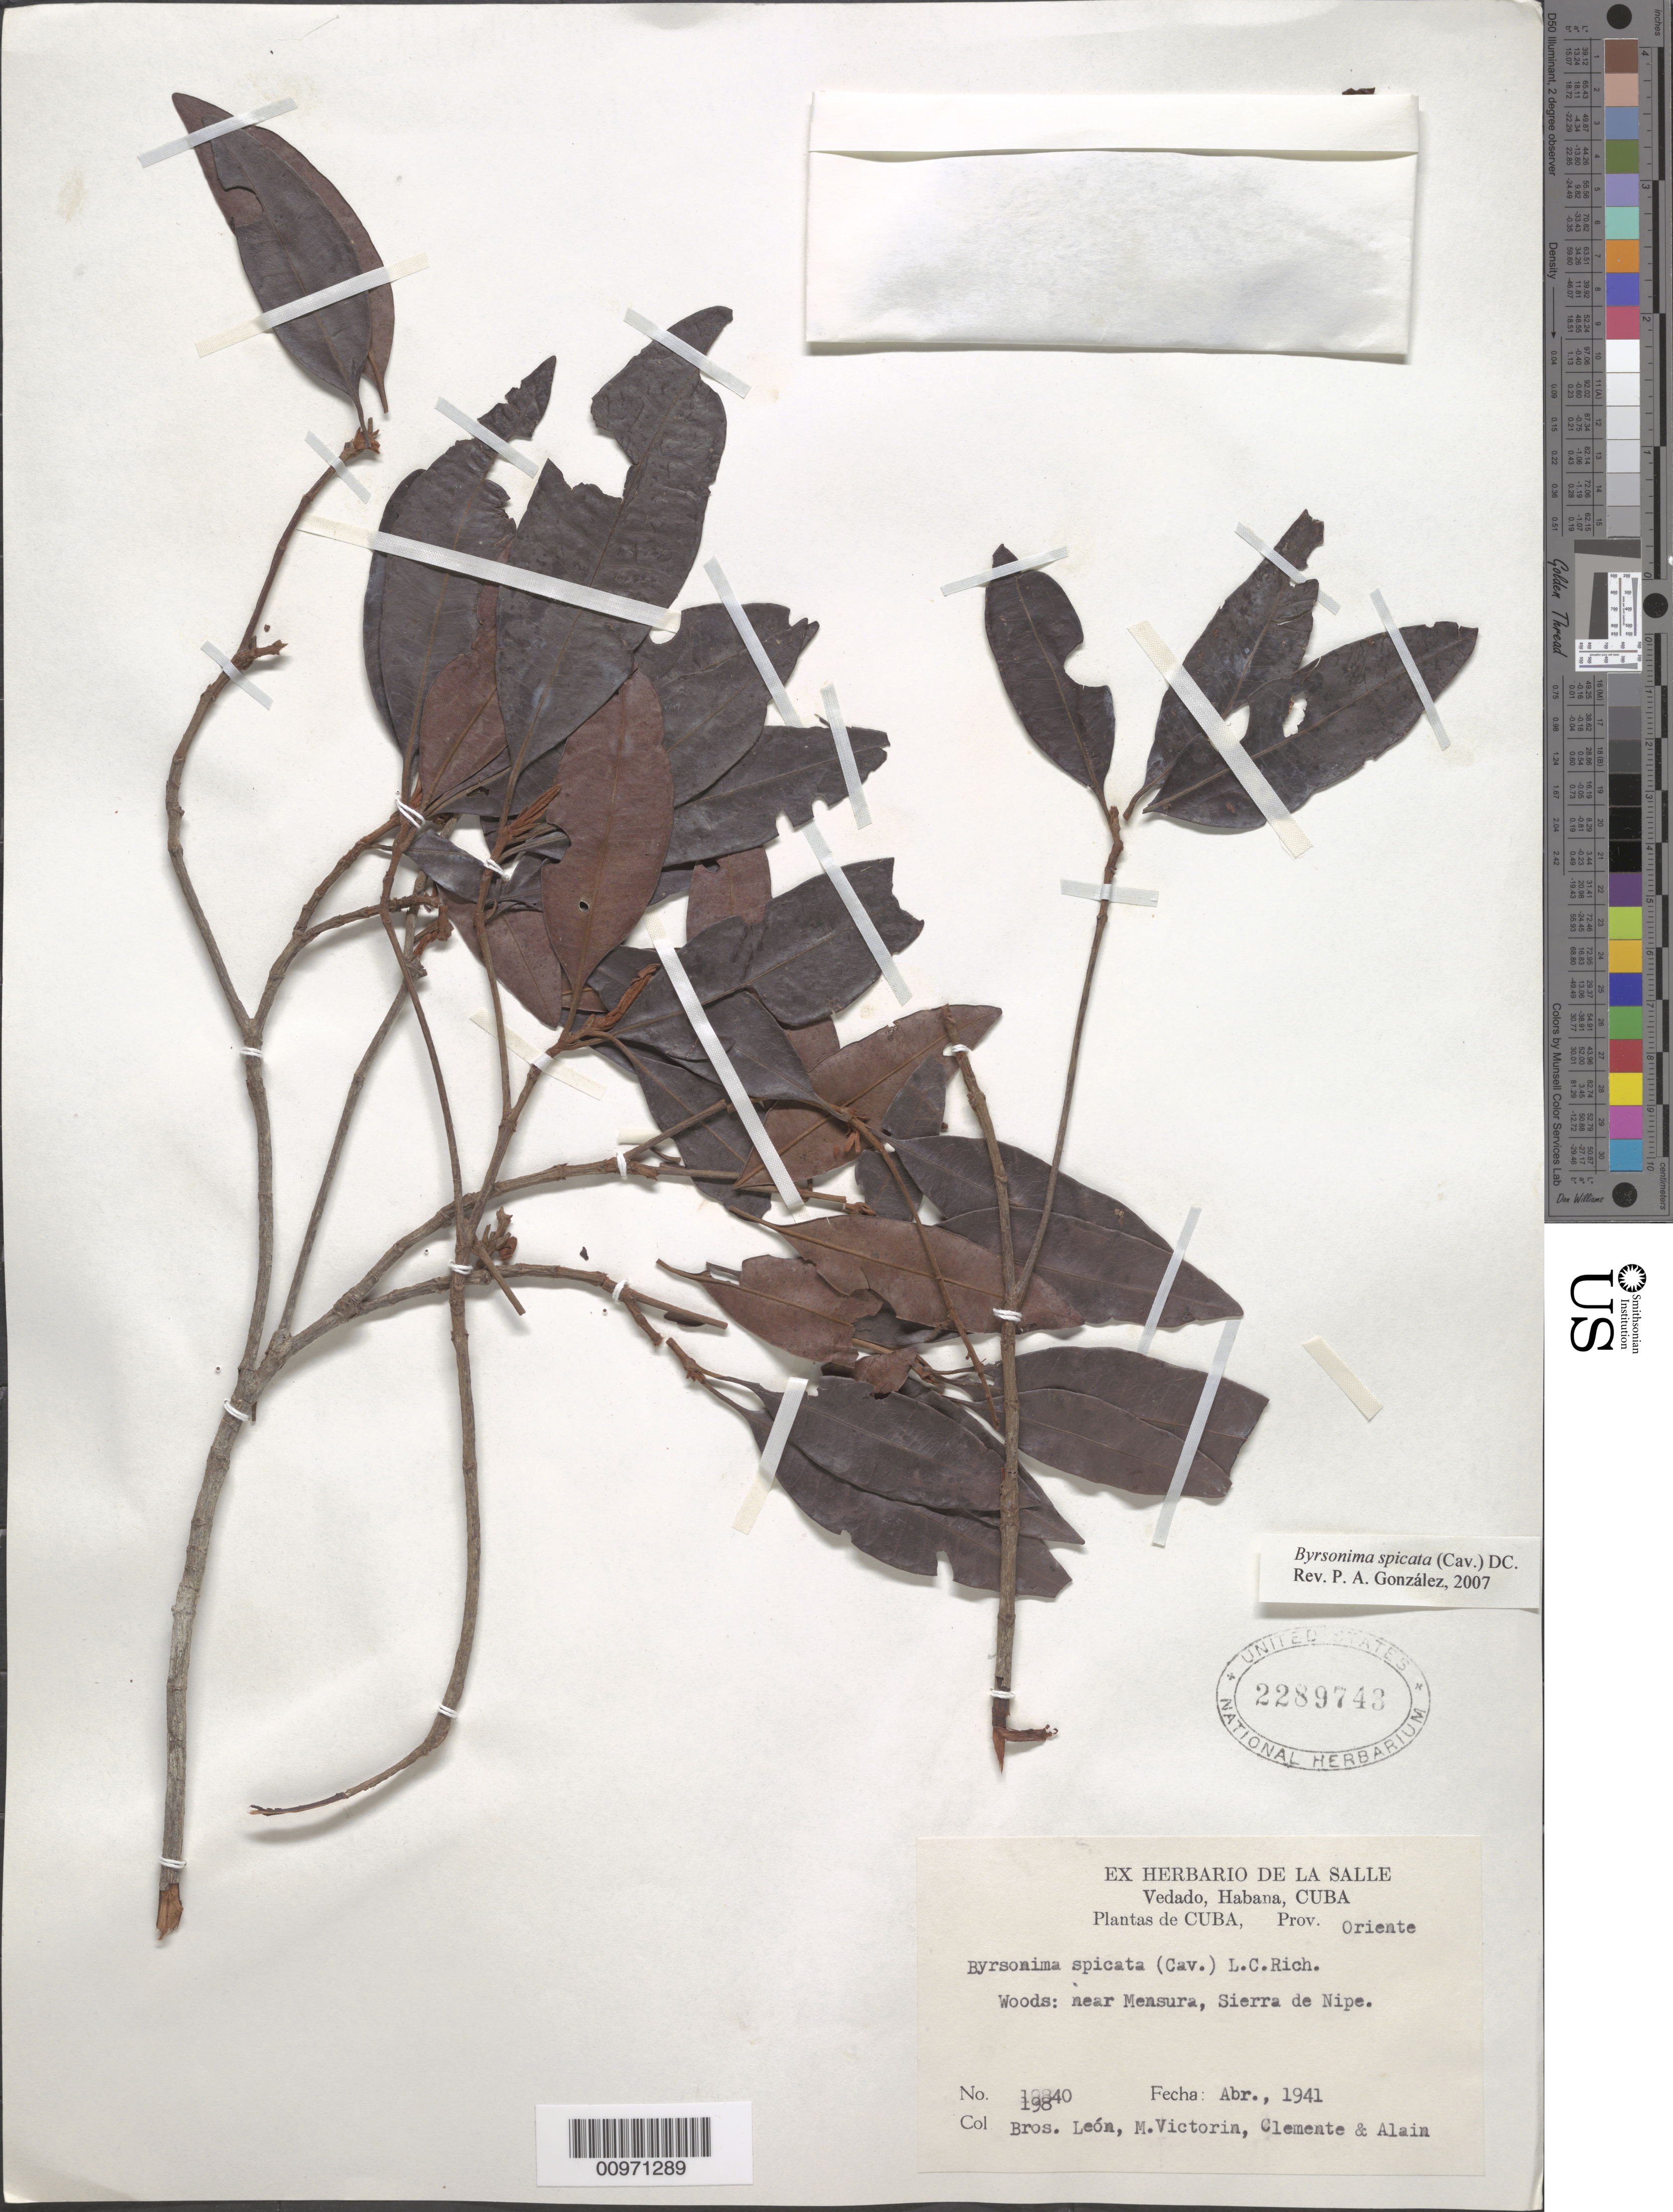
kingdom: Plantae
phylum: Tracheophyta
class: Magnoliopsida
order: Malpighiales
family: Malpighiaceae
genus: Byrsonima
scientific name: Byrsonima spicata (Cav.) DC.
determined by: González, P. A.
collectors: Bro. León, F. Victorin, Bro. Clemente & A. H. Liogier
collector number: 19840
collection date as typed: Apr 1941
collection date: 1941-04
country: Cuba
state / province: Oriente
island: Cuba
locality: Sierra de Nipé, near Mensura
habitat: Woods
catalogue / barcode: US 2289743